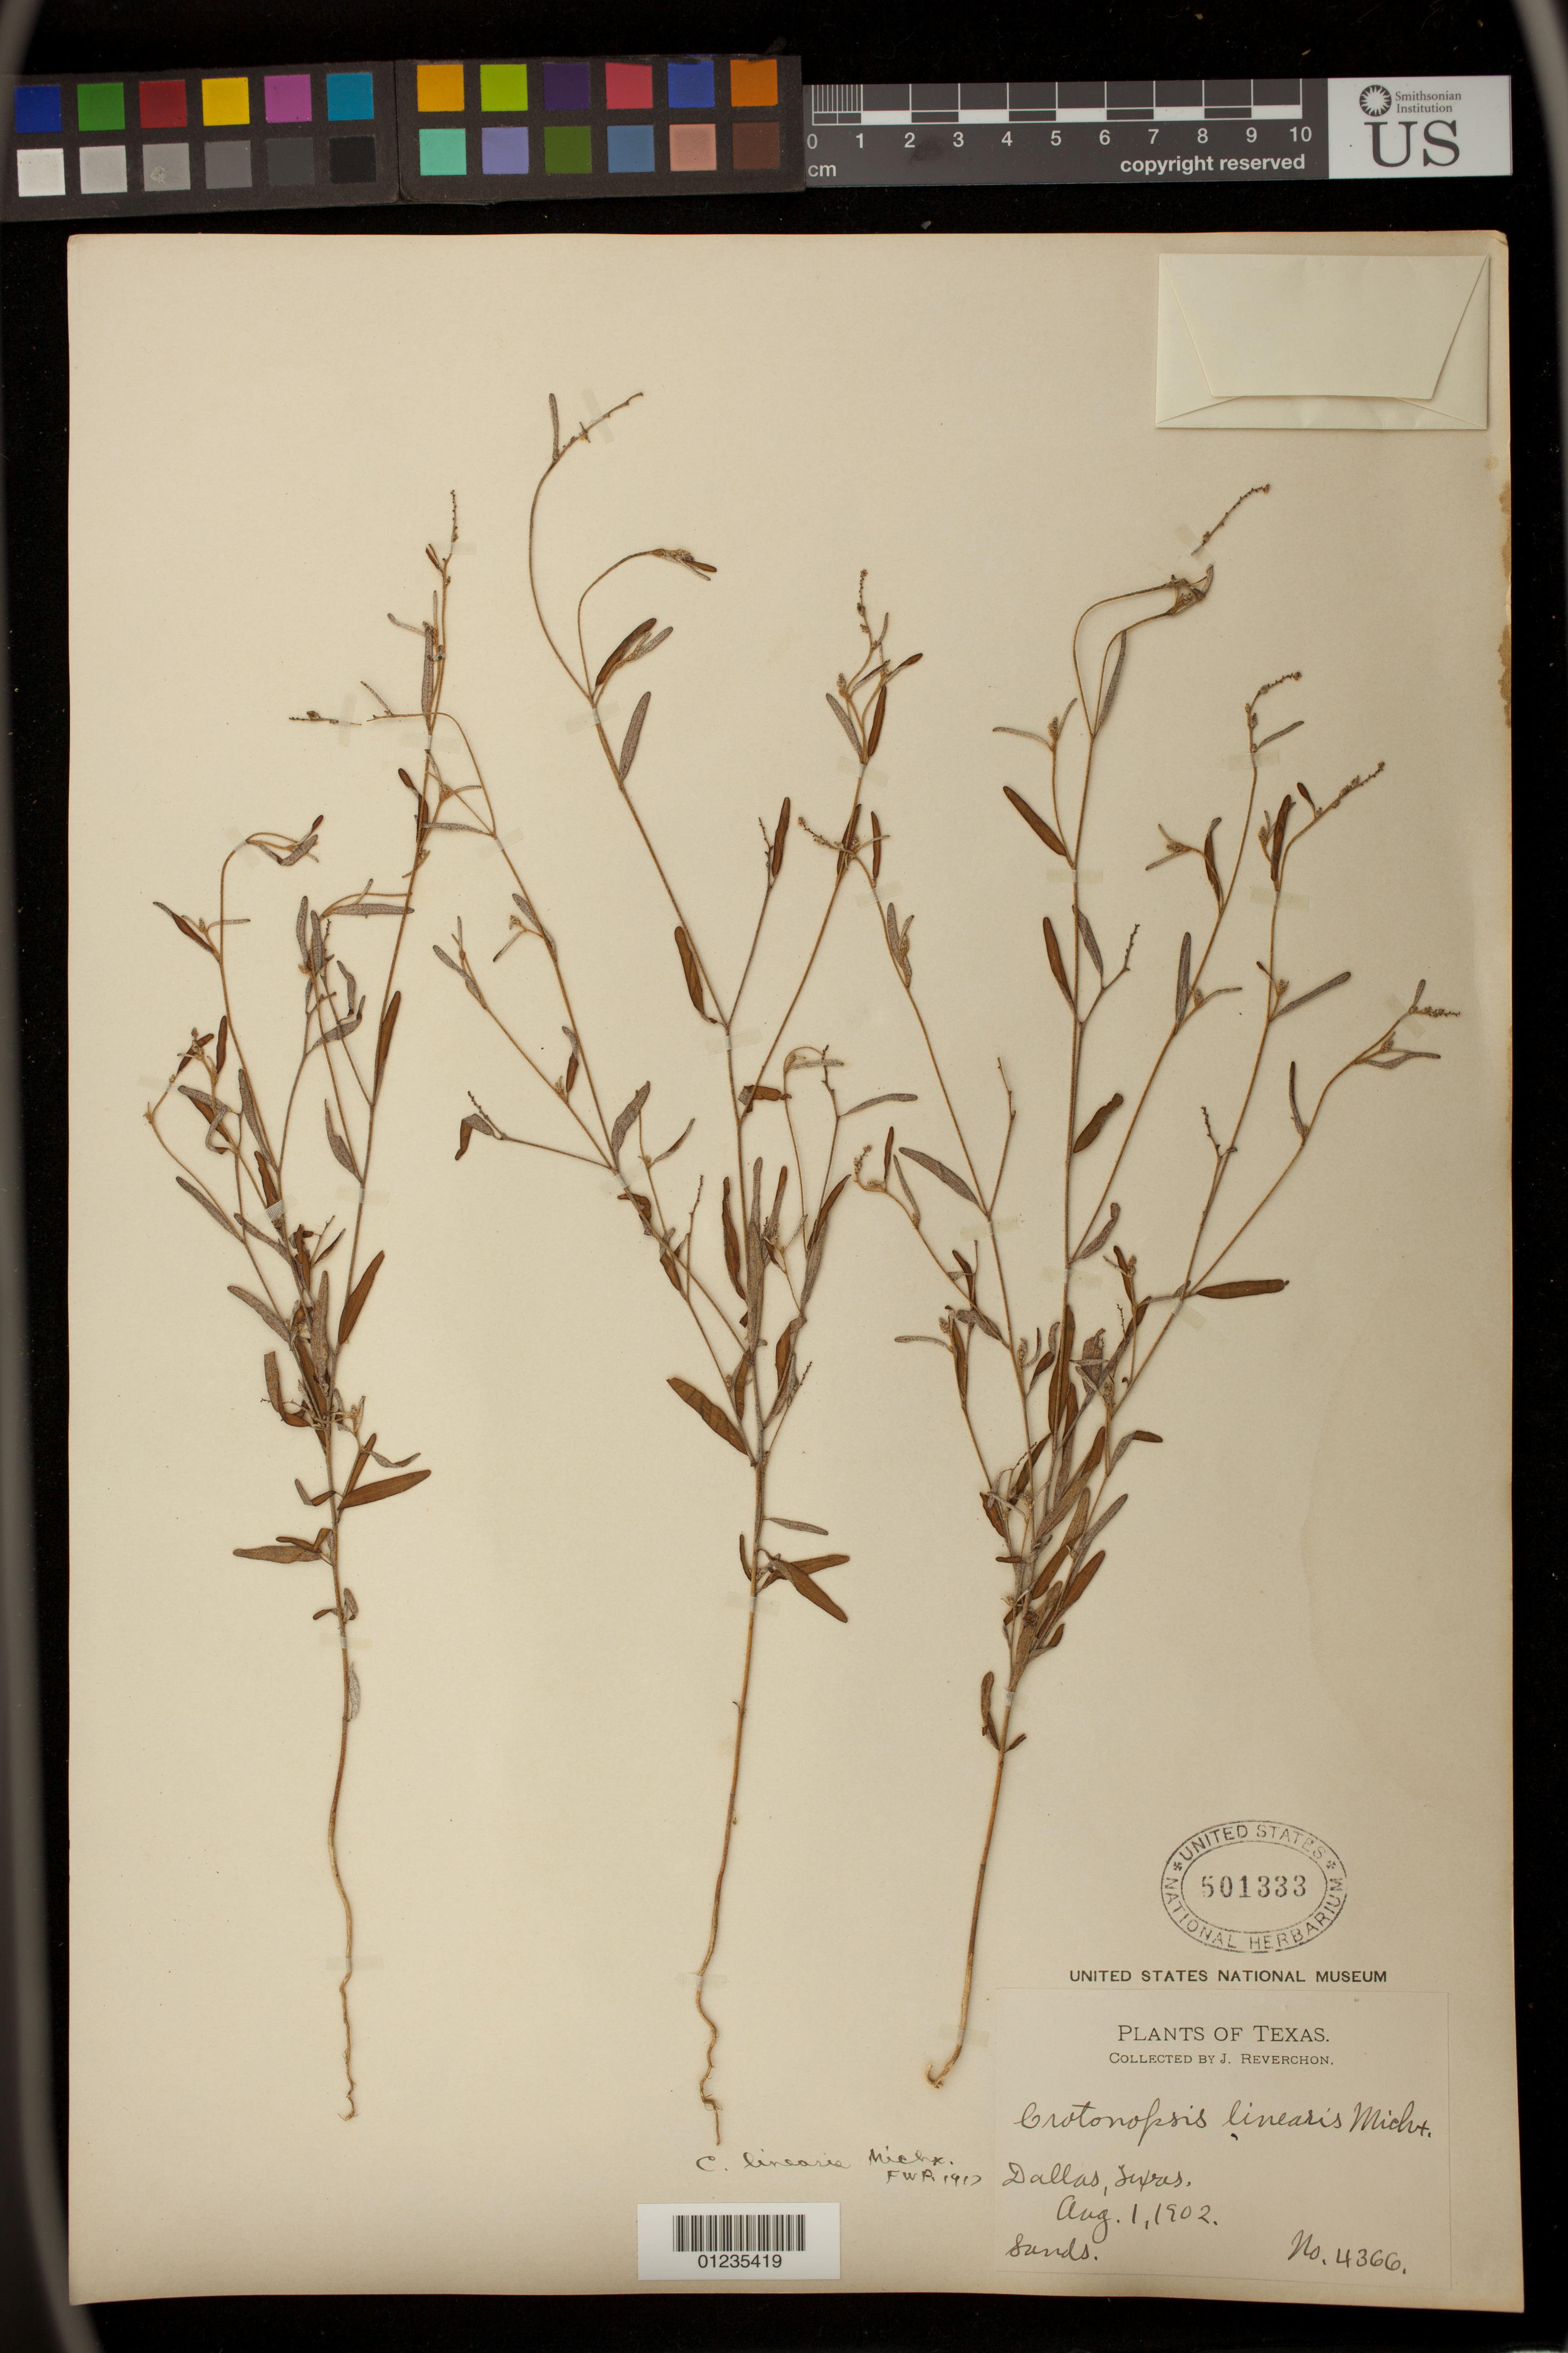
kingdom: Plantae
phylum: Tracheophyta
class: Magnoliopsida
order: Malpighiales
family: Euphorbiaceae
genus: Crotonopsis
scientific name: Crotonopsis linearis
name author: Michx.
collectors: J. Reverchon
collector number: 4366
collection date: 1902-08-01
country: United States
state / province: Texas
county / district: Dallas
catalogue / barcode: US 501333